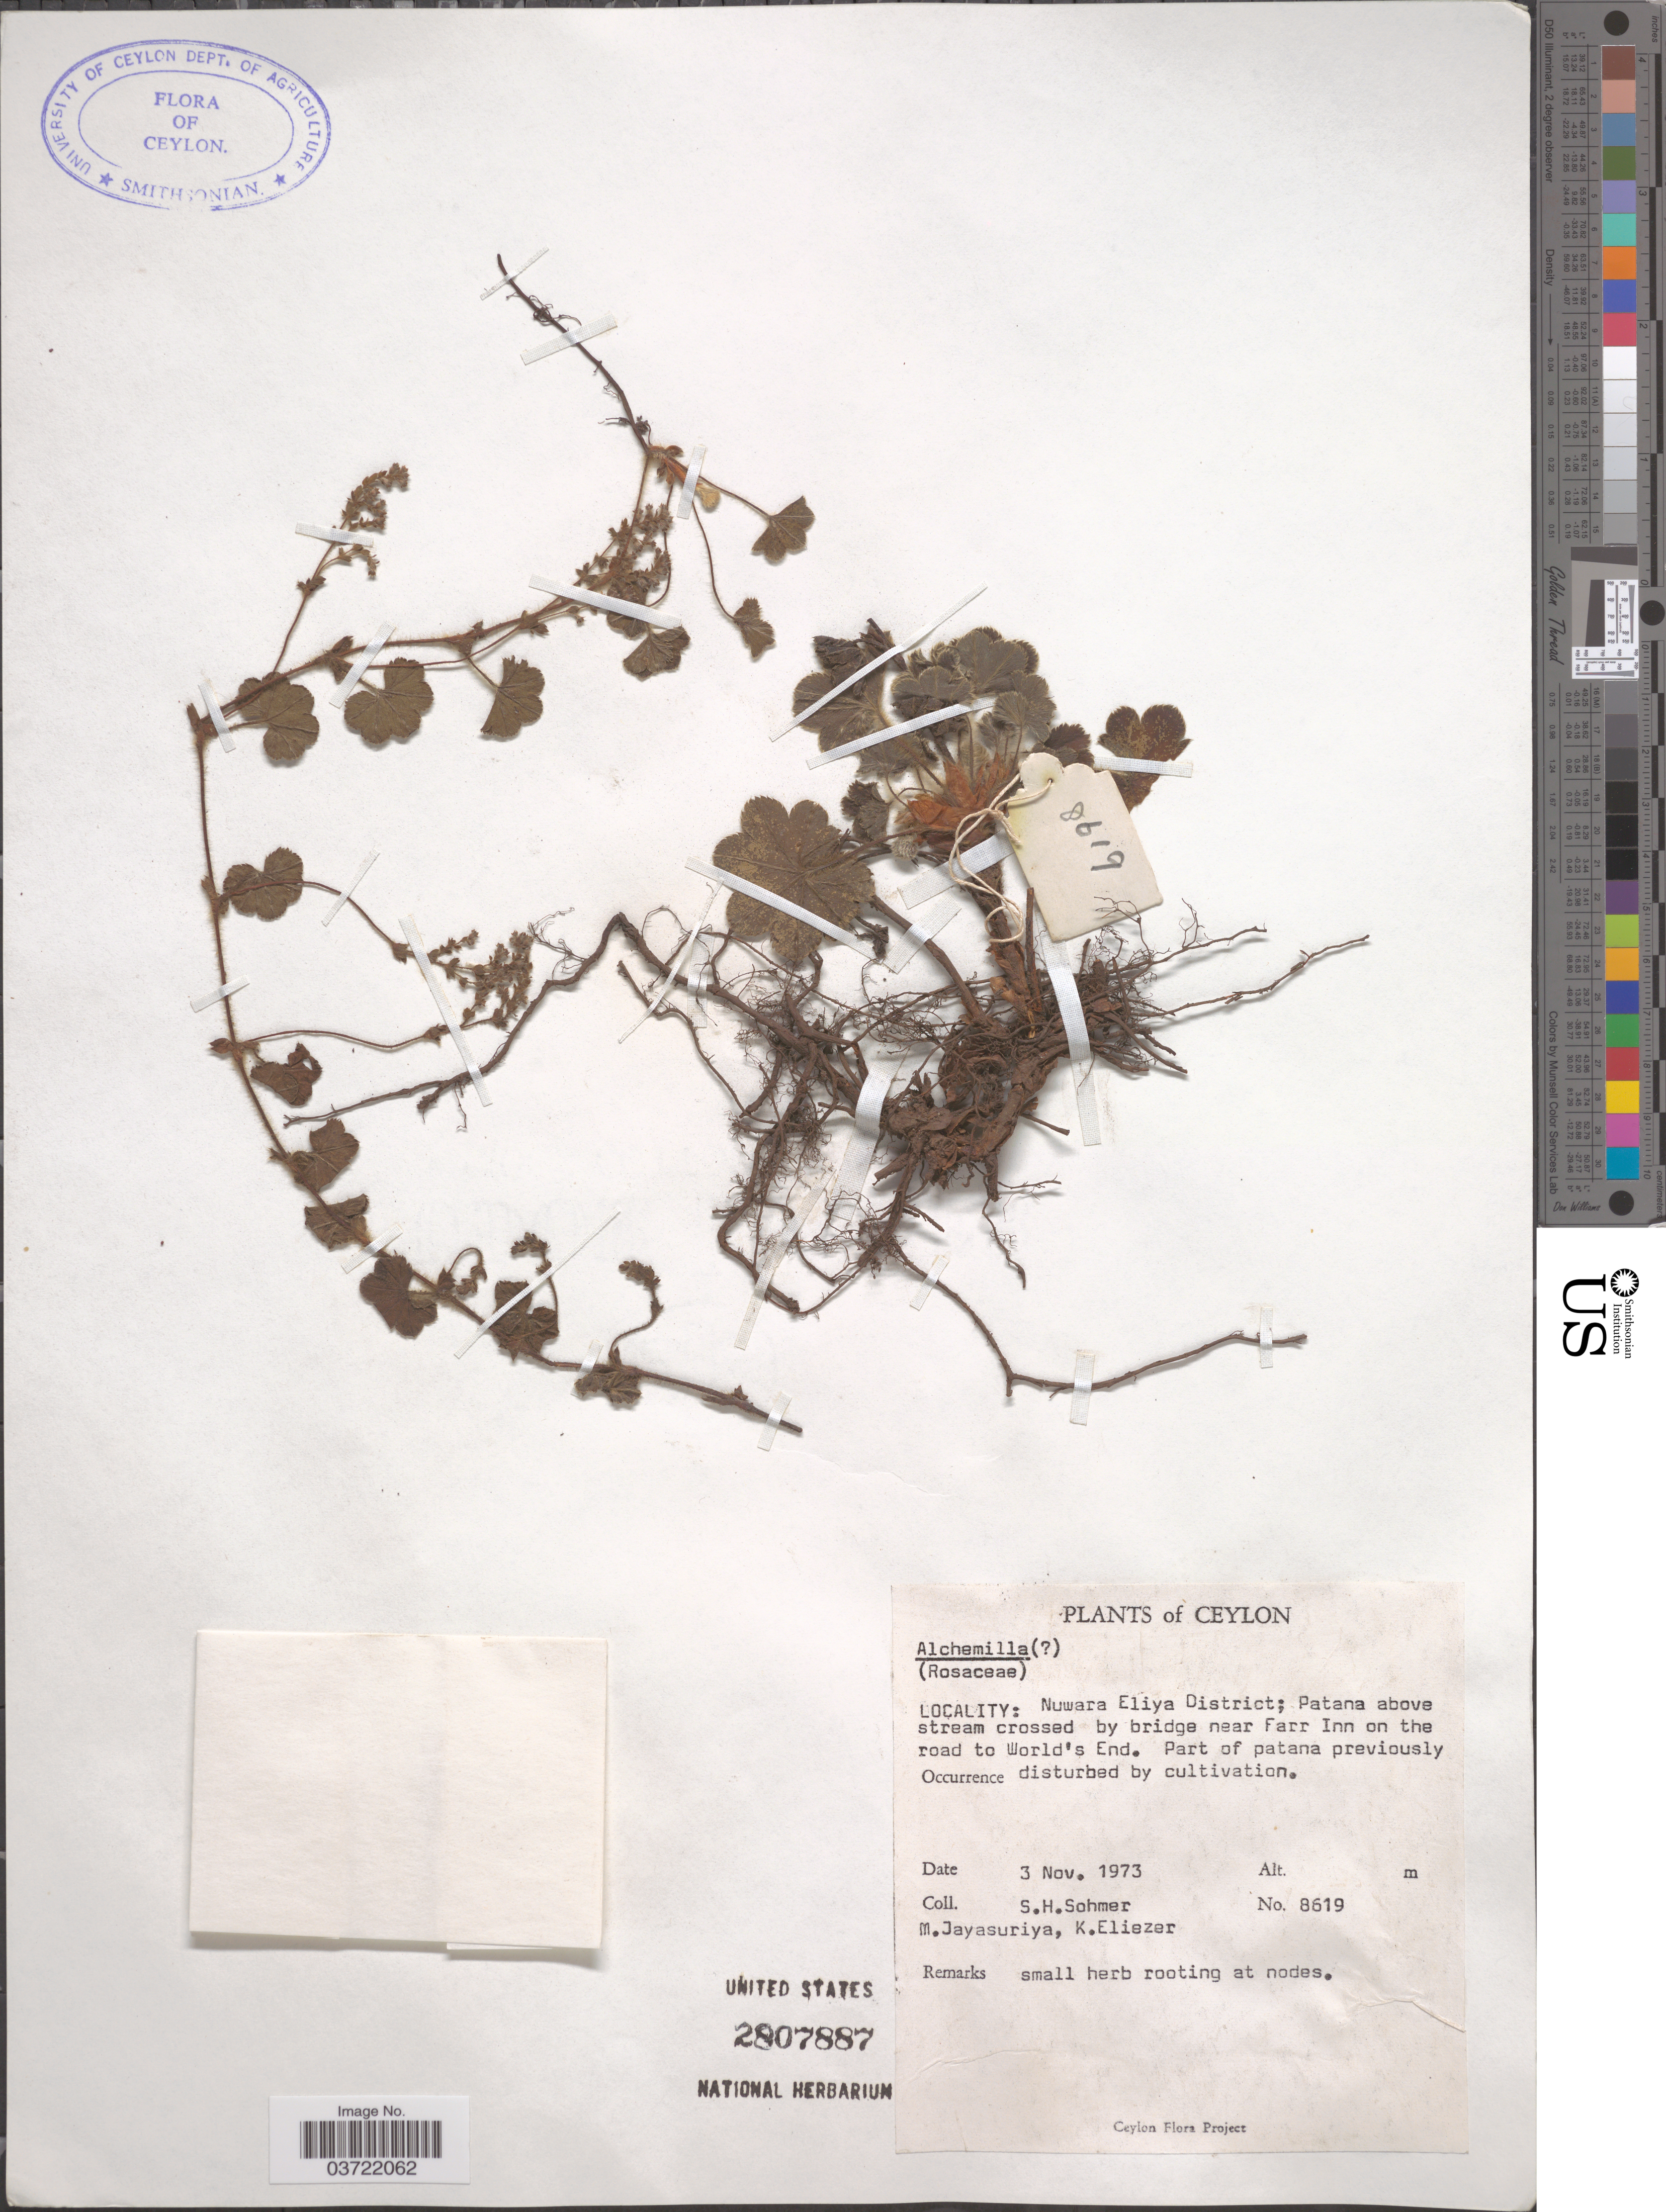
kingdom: Plantae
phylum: Tracheophyta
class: Liliopsida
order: Poales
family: Juncaceae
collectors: S. H. Sohmer, M. Jayasuriya & K. Eliezer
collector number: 8619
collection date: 1973-11-03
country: Sri Lanka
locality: Ceylon. Nuwara Eliya District; patana above stream crossed by bridge near Farr Inn on the road to World's End.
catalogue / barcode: US 2807887